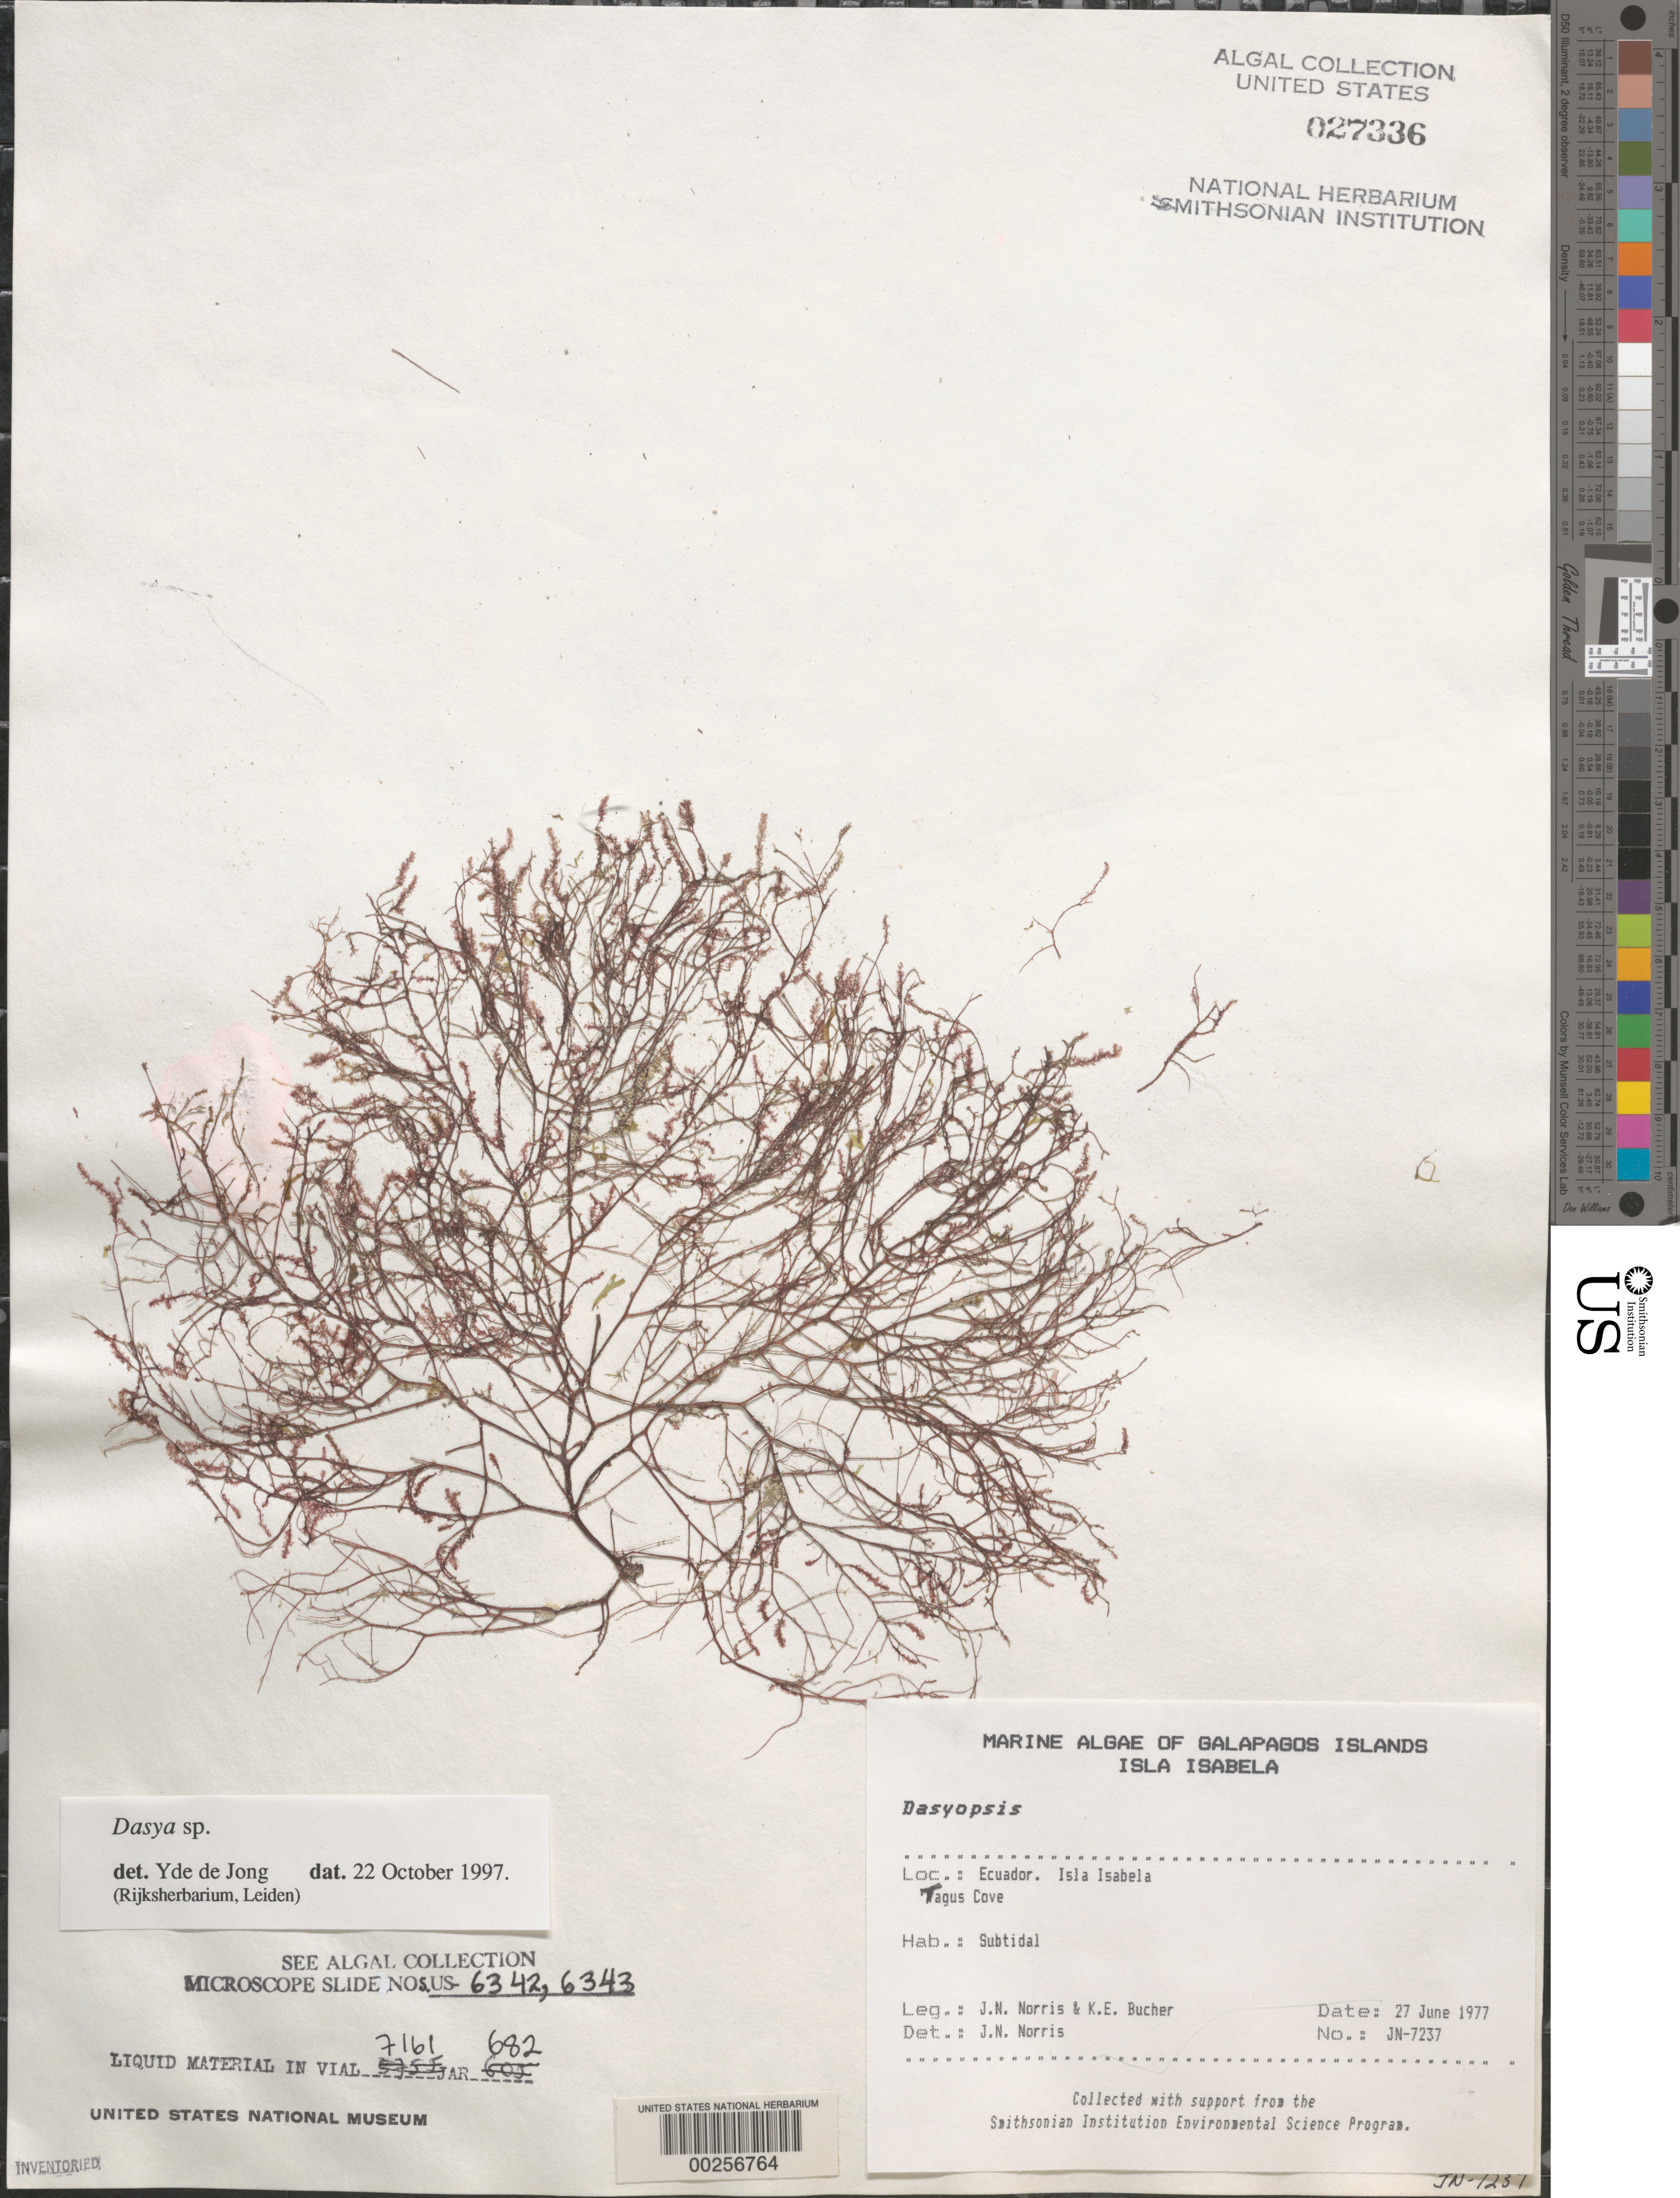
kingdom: Plantae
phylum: Rhodophyta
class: Florideophyceae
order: Ceramiales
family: Dasyaceae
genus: Dasya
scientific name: Dasya sp.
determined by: de Jong, Yde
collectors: J. N. Norris & K. E. Bucher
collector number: JN-7237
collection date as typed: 27 Jun 1977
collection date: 1977-06-27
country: Ecuador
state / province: Colón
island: Isabela [Albemarle]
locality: Tagus Cove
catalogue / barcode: US 27336